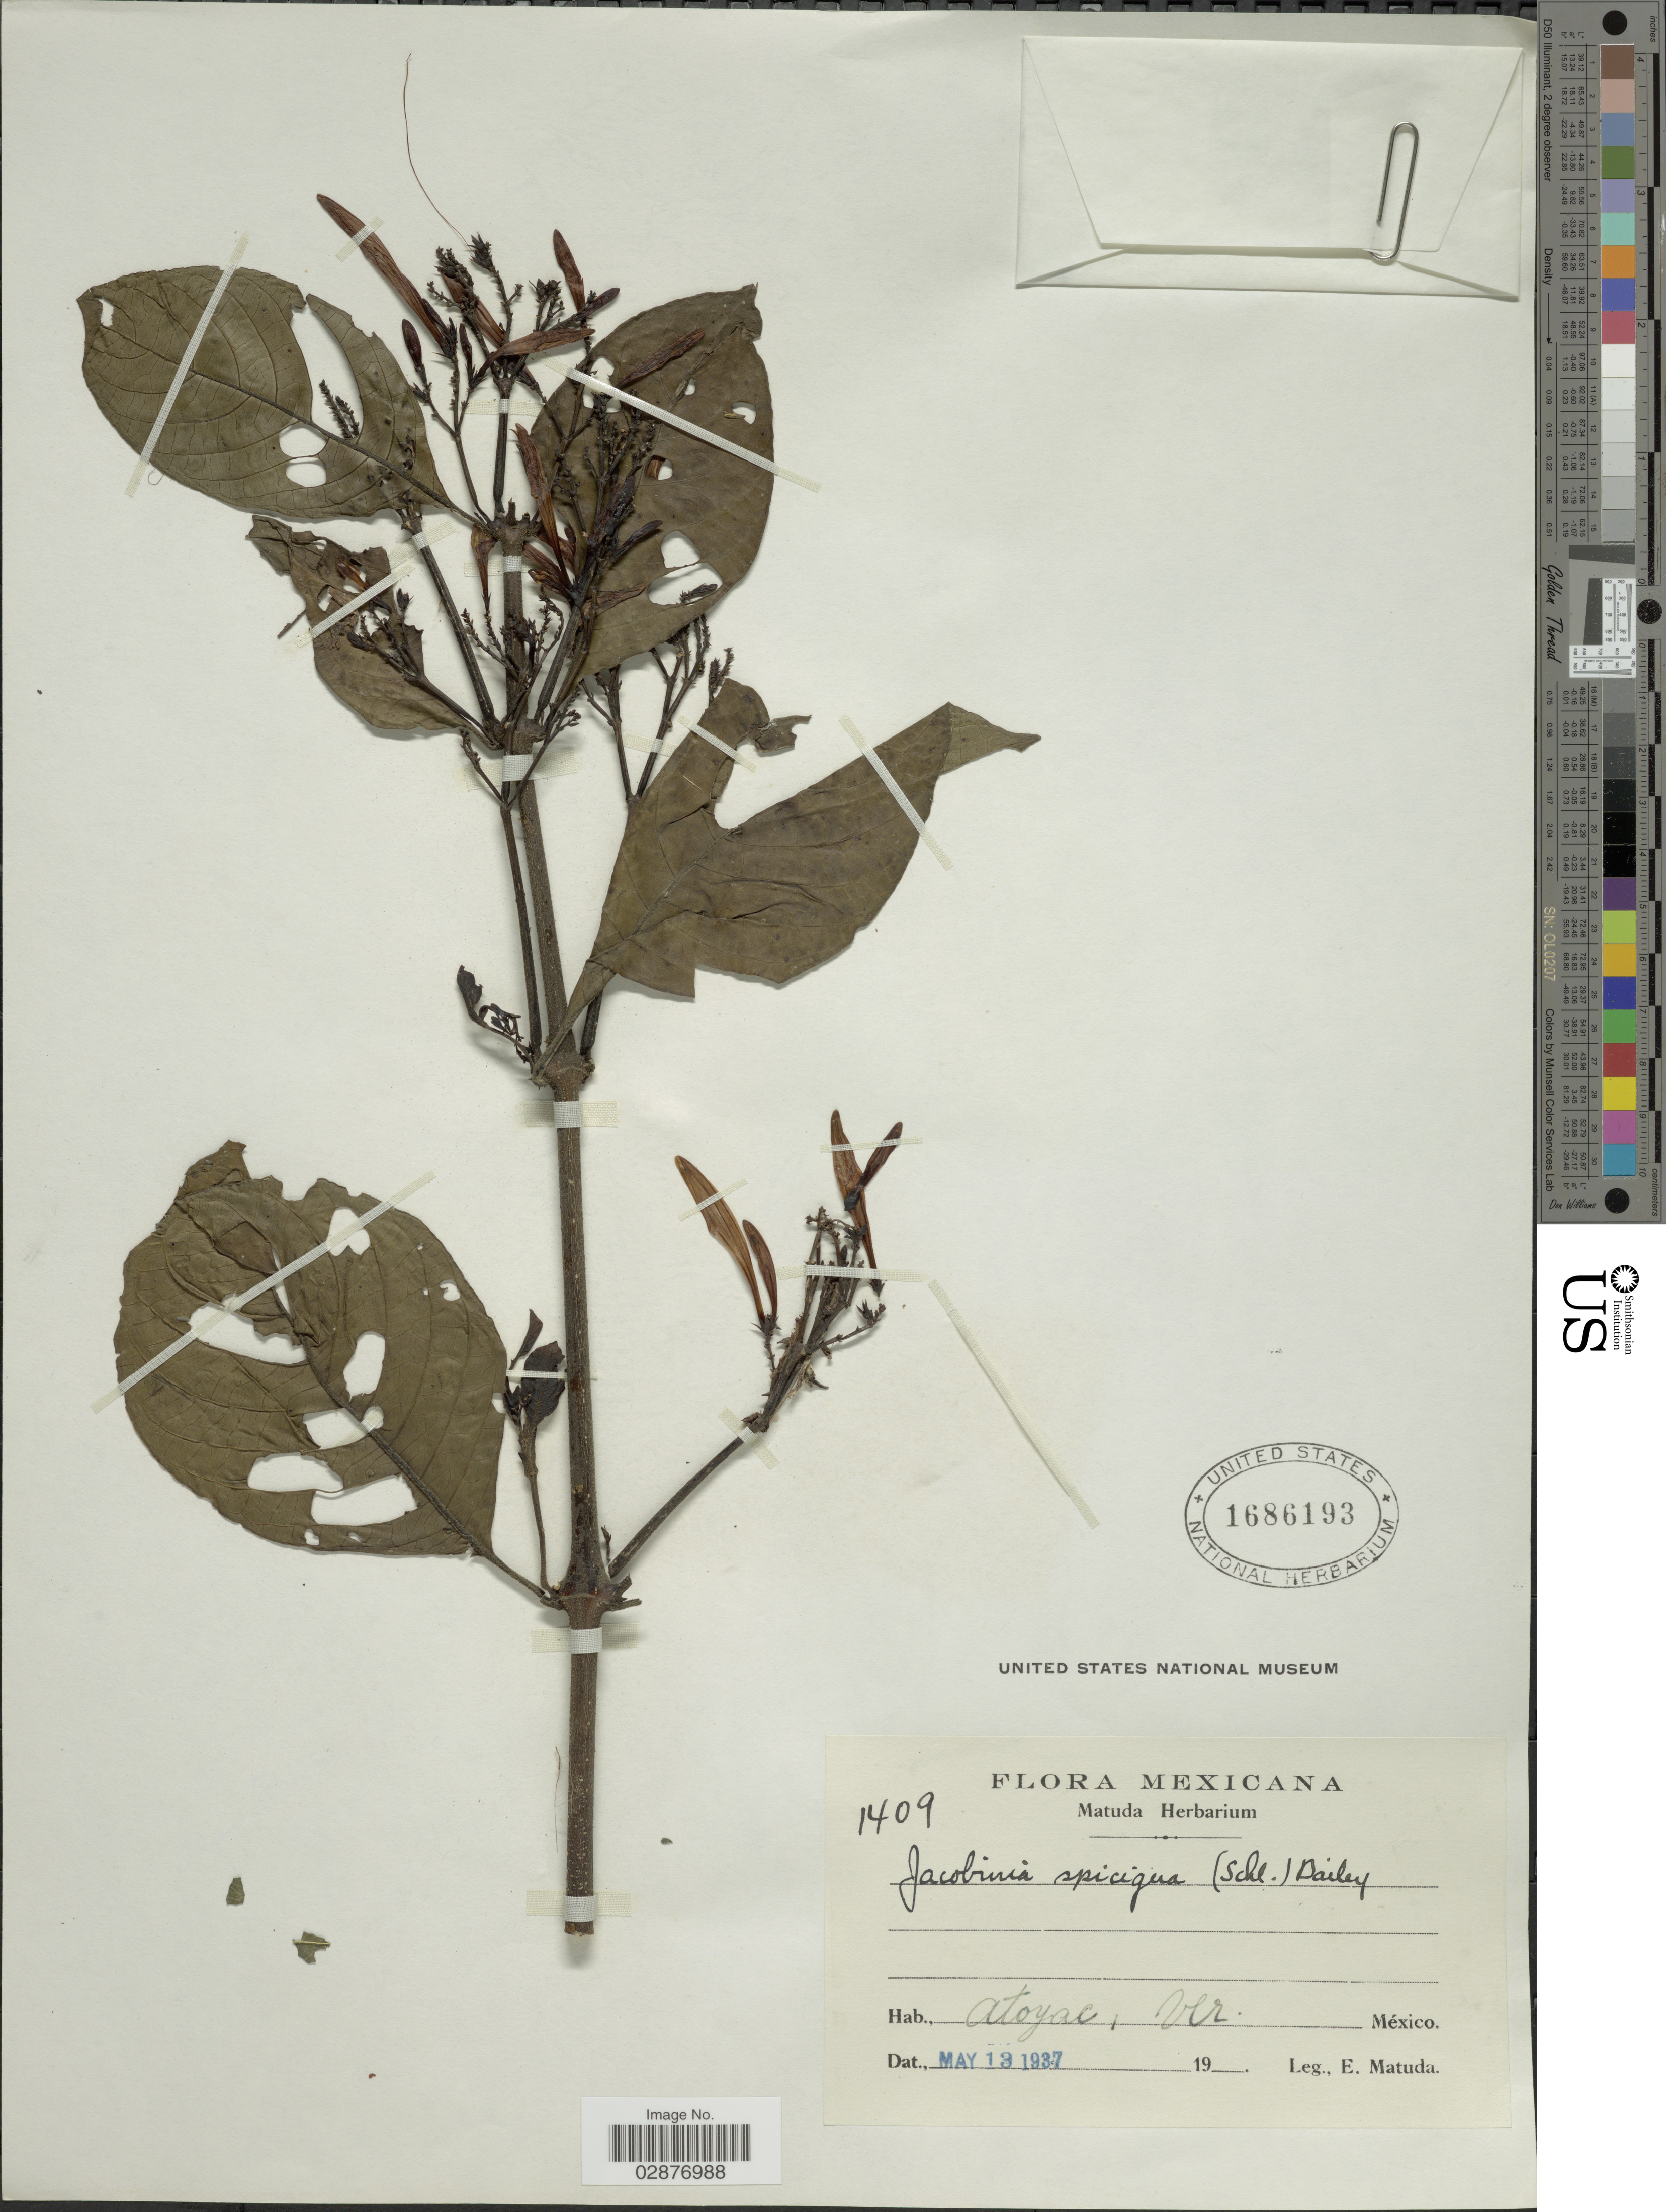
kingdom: Plantae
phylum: Tracheophyta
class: Magnoliopsida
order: Lamiales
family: Acanthaceae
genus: Justicia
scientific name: Justicia spicigera 'Sidicaro'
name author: Schltdl.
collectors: E. Matuda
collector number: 1409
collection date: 1937-05-13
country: Mexico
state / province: Veracruz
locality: Atoyac, Ver.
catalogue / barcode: US 1686193